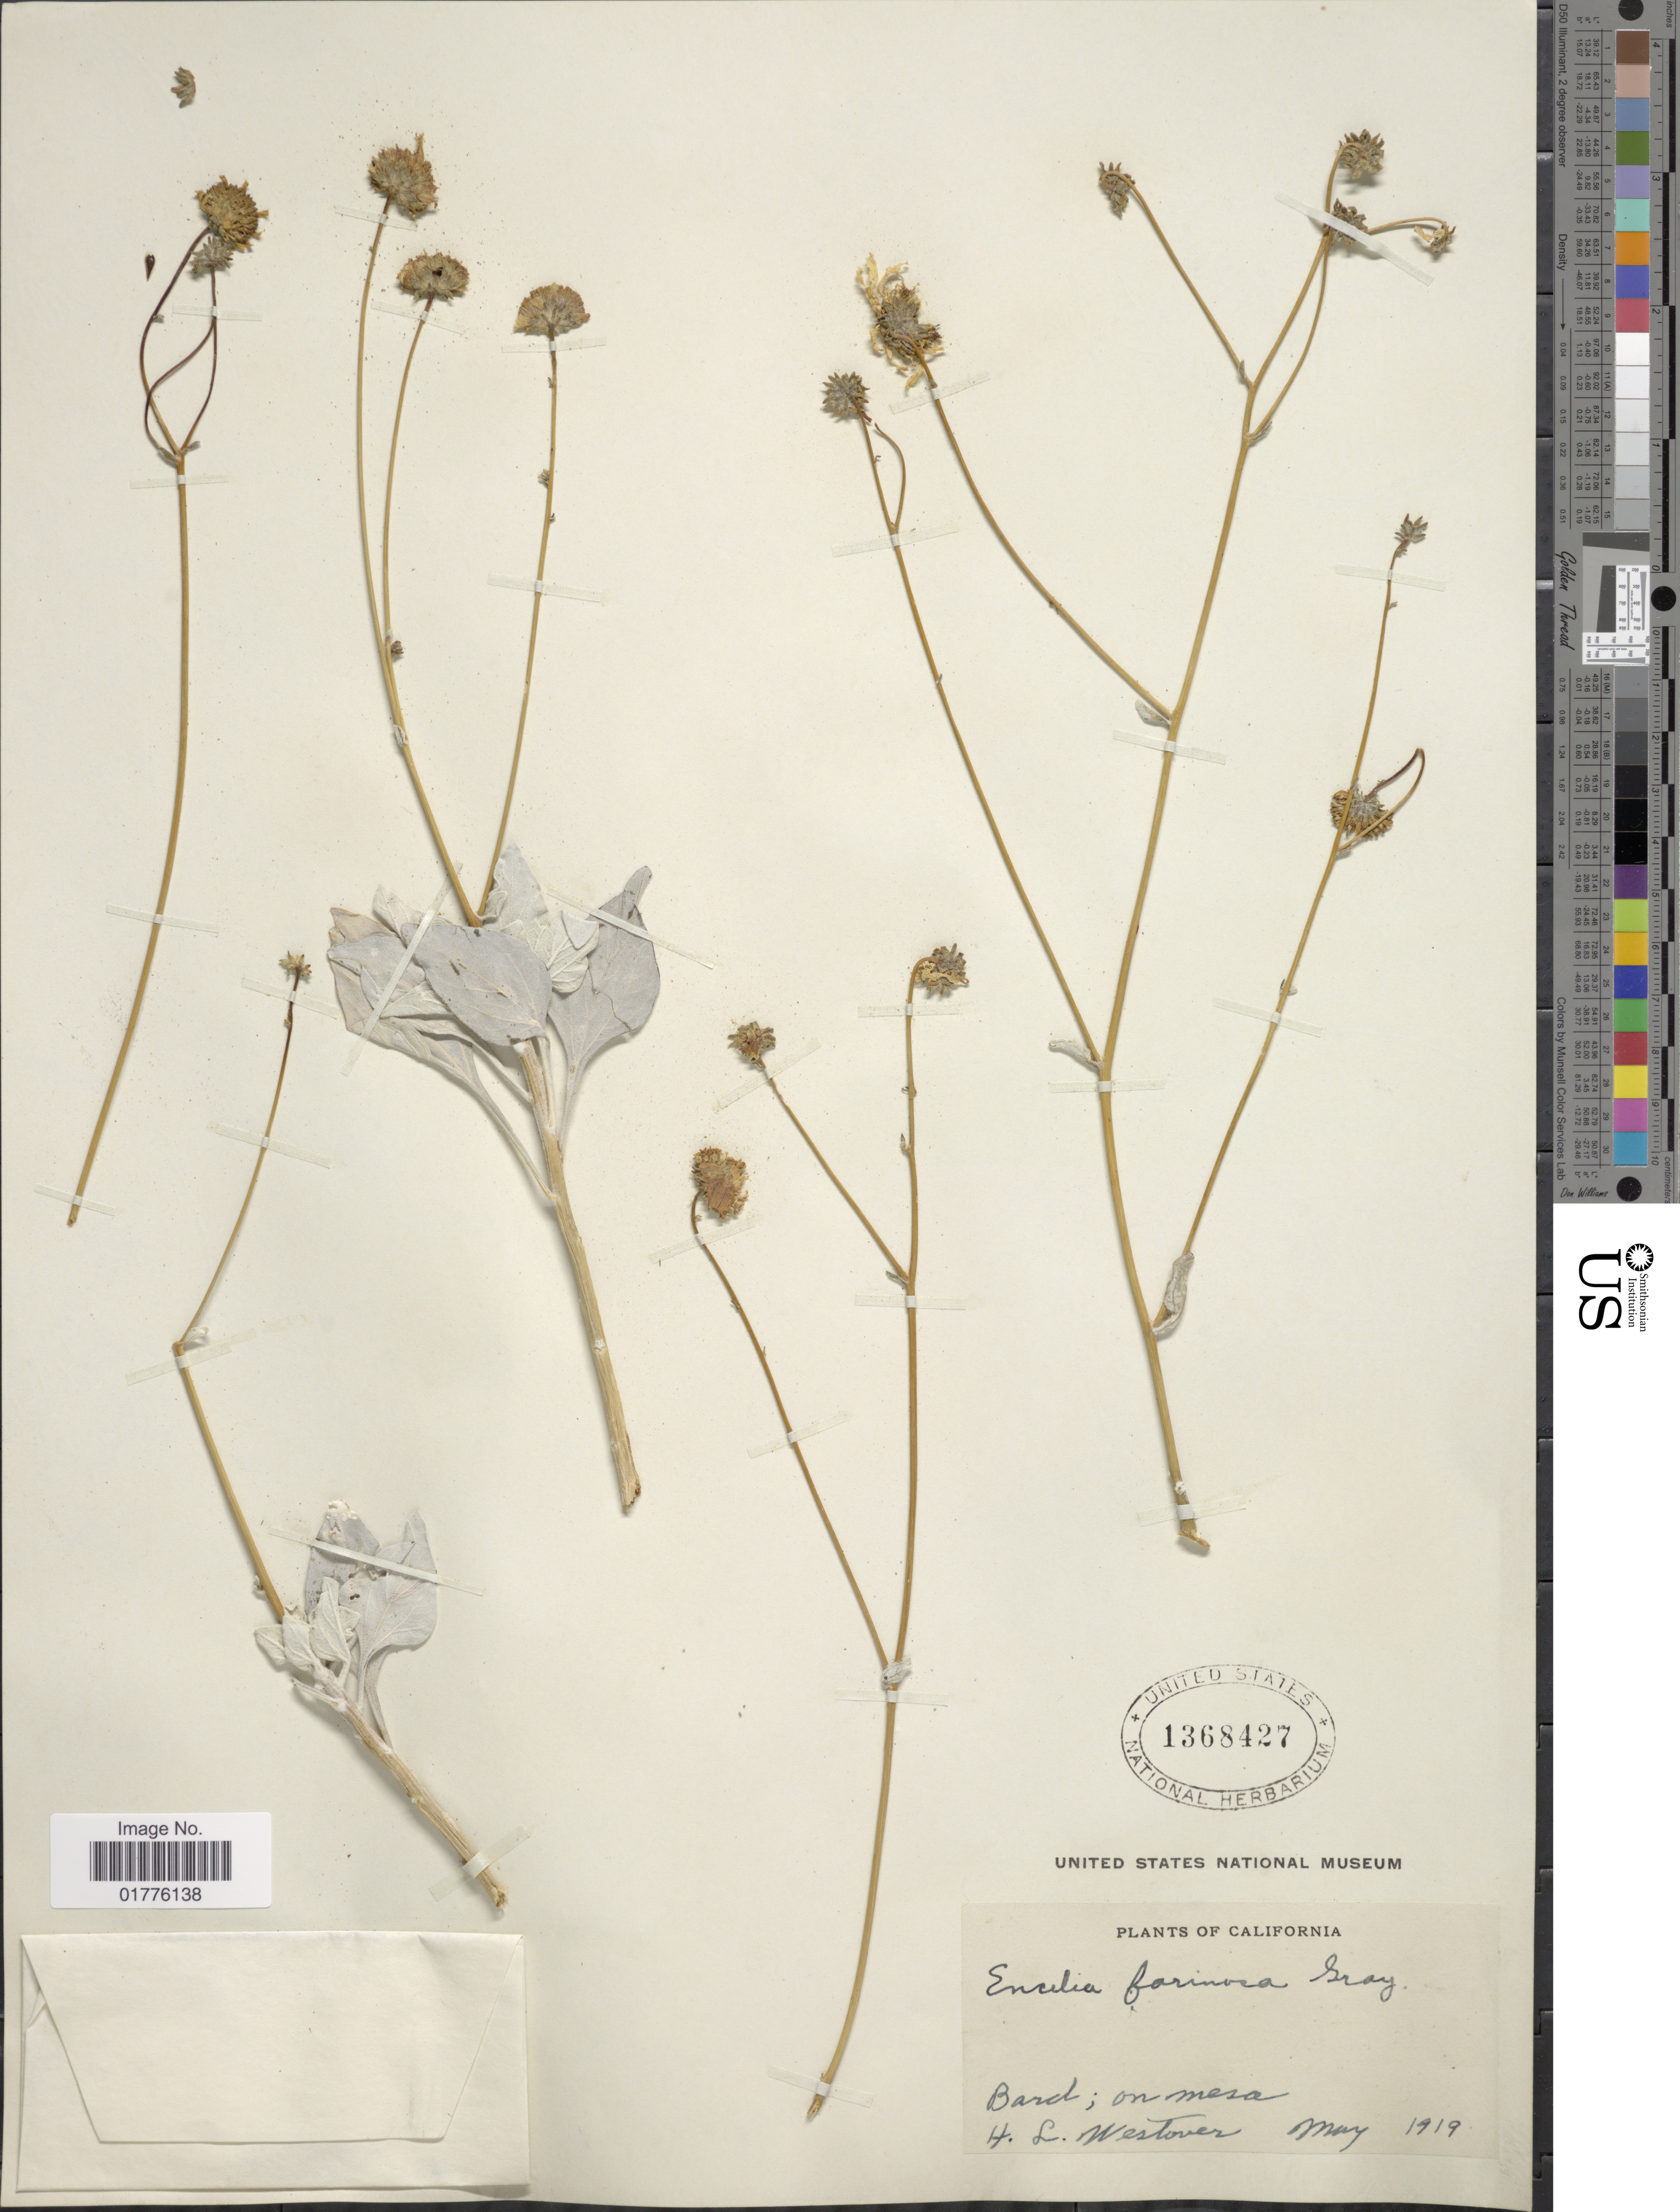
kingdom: Plantae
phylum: Tracheophyta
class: Magnoliopsida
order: Asterales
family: Asteraceae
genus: Encelia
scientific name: Encelia farinosa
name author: A. Gray ex Torr. in Emory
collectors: H. Westover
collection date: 1919-05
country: United States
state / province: California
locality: Bard; on mesa. California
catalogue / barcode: US 1368427